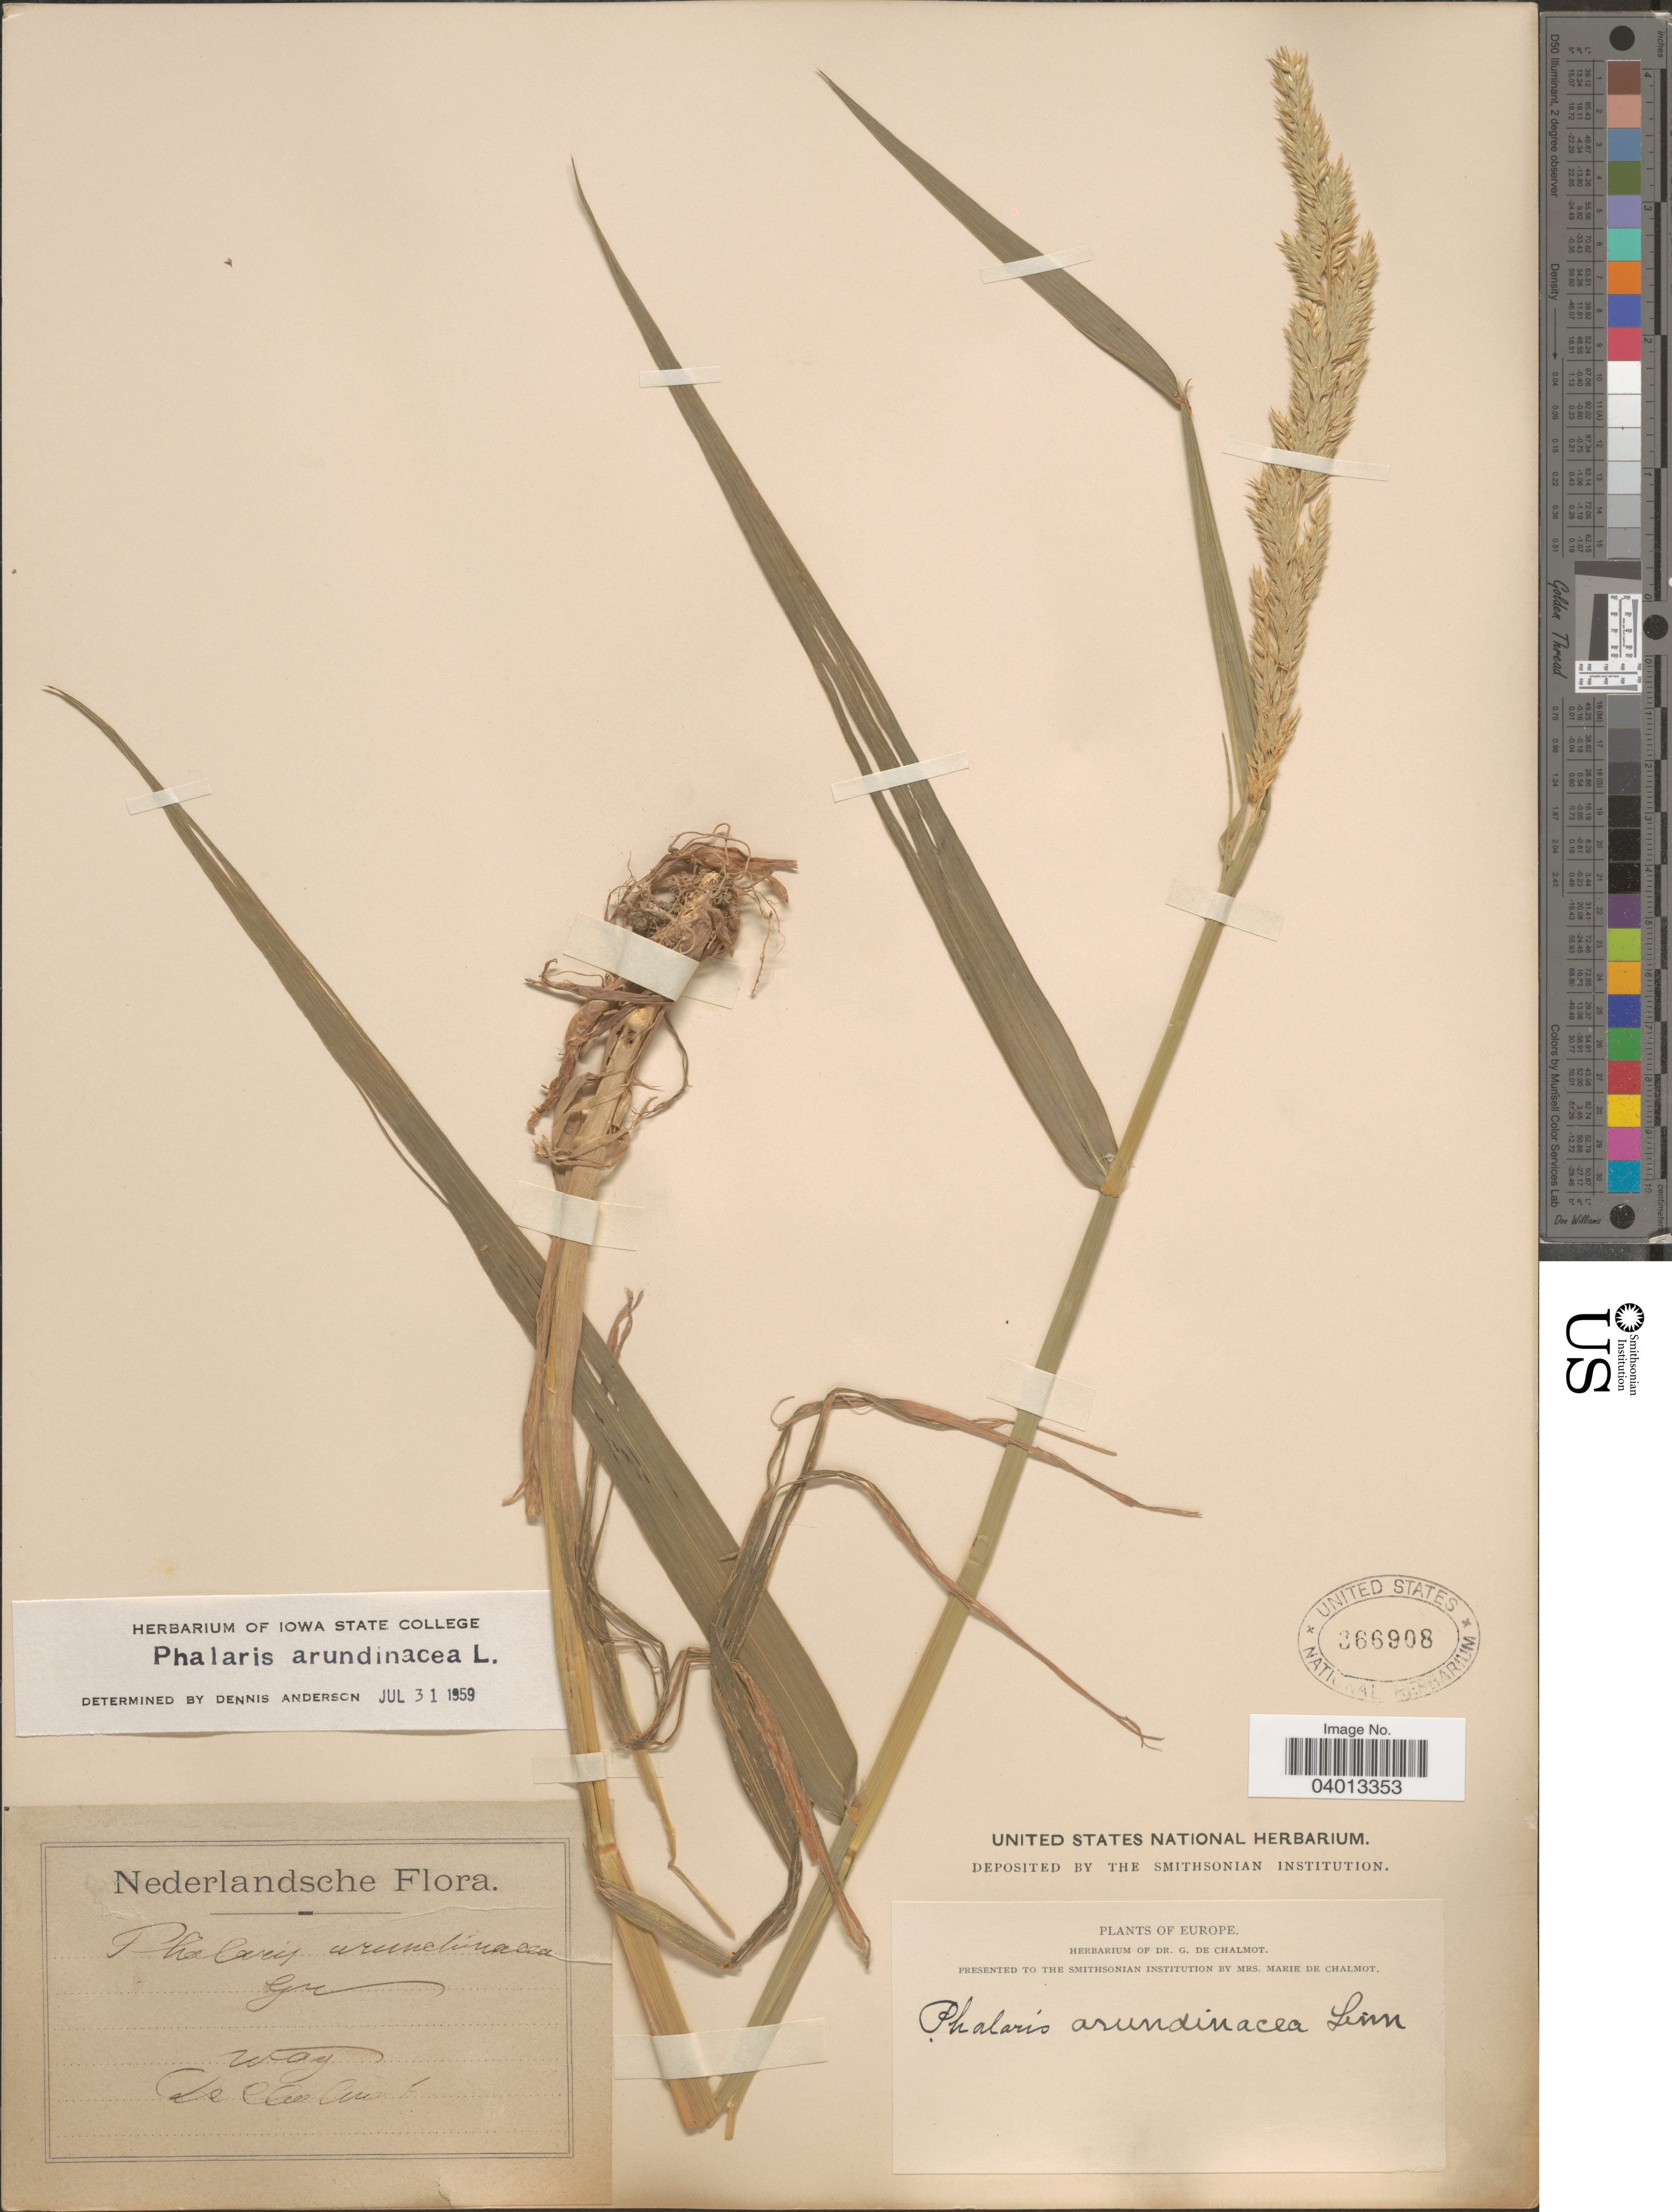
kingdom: Plantae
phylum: Tracheophyta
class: Liliopsida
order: Poales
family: Poaceae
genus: Phalaris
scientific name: Phalaris arundinacea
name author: L.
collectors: G. de Chalmot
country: Netherlands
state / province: Gelderland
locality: Wag.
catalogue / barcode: US 366908